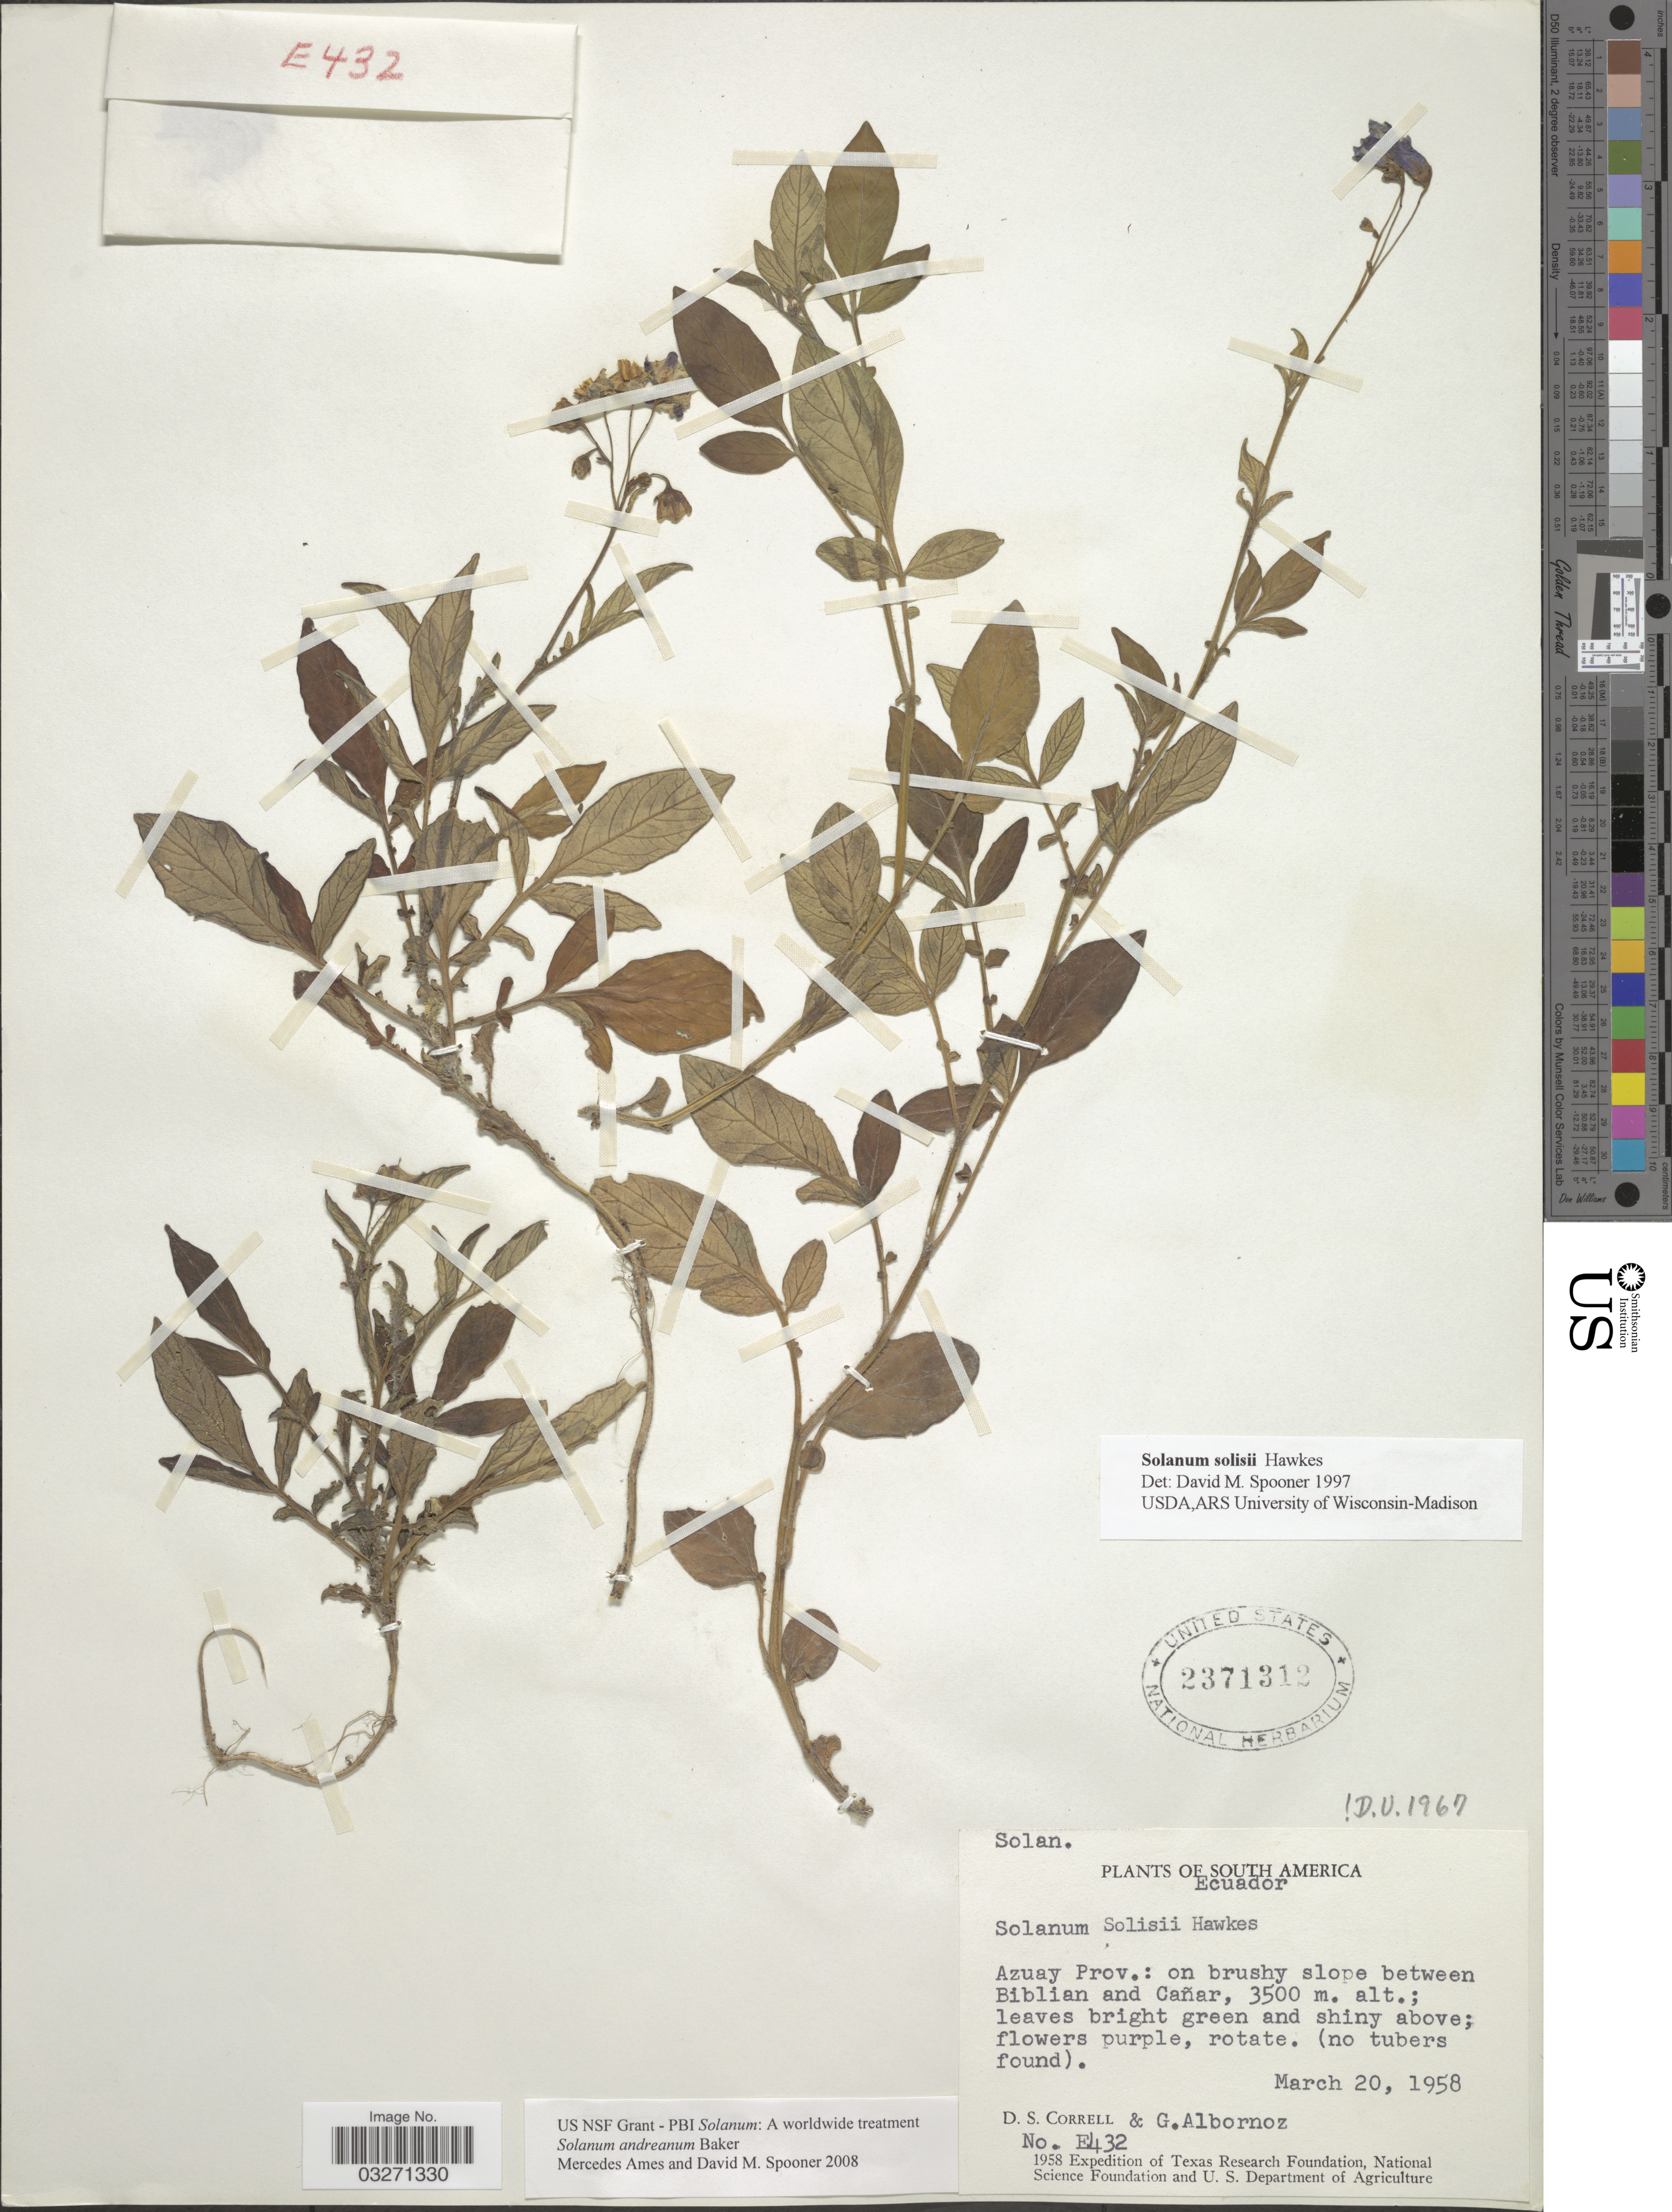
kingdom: Plantae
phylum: Tracheophyta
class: Magnoliopsida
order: Solanales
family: Solanaceae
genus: Solanum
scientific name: Solanum andreanum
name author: Baker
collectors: D. S. Correll & G. Albornoz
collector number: E432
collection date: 1958-03-20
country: Ecuador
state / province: Azuay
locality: On brushy slope between Biblian and Cañar.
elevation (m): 3500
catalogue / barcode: US 2371312